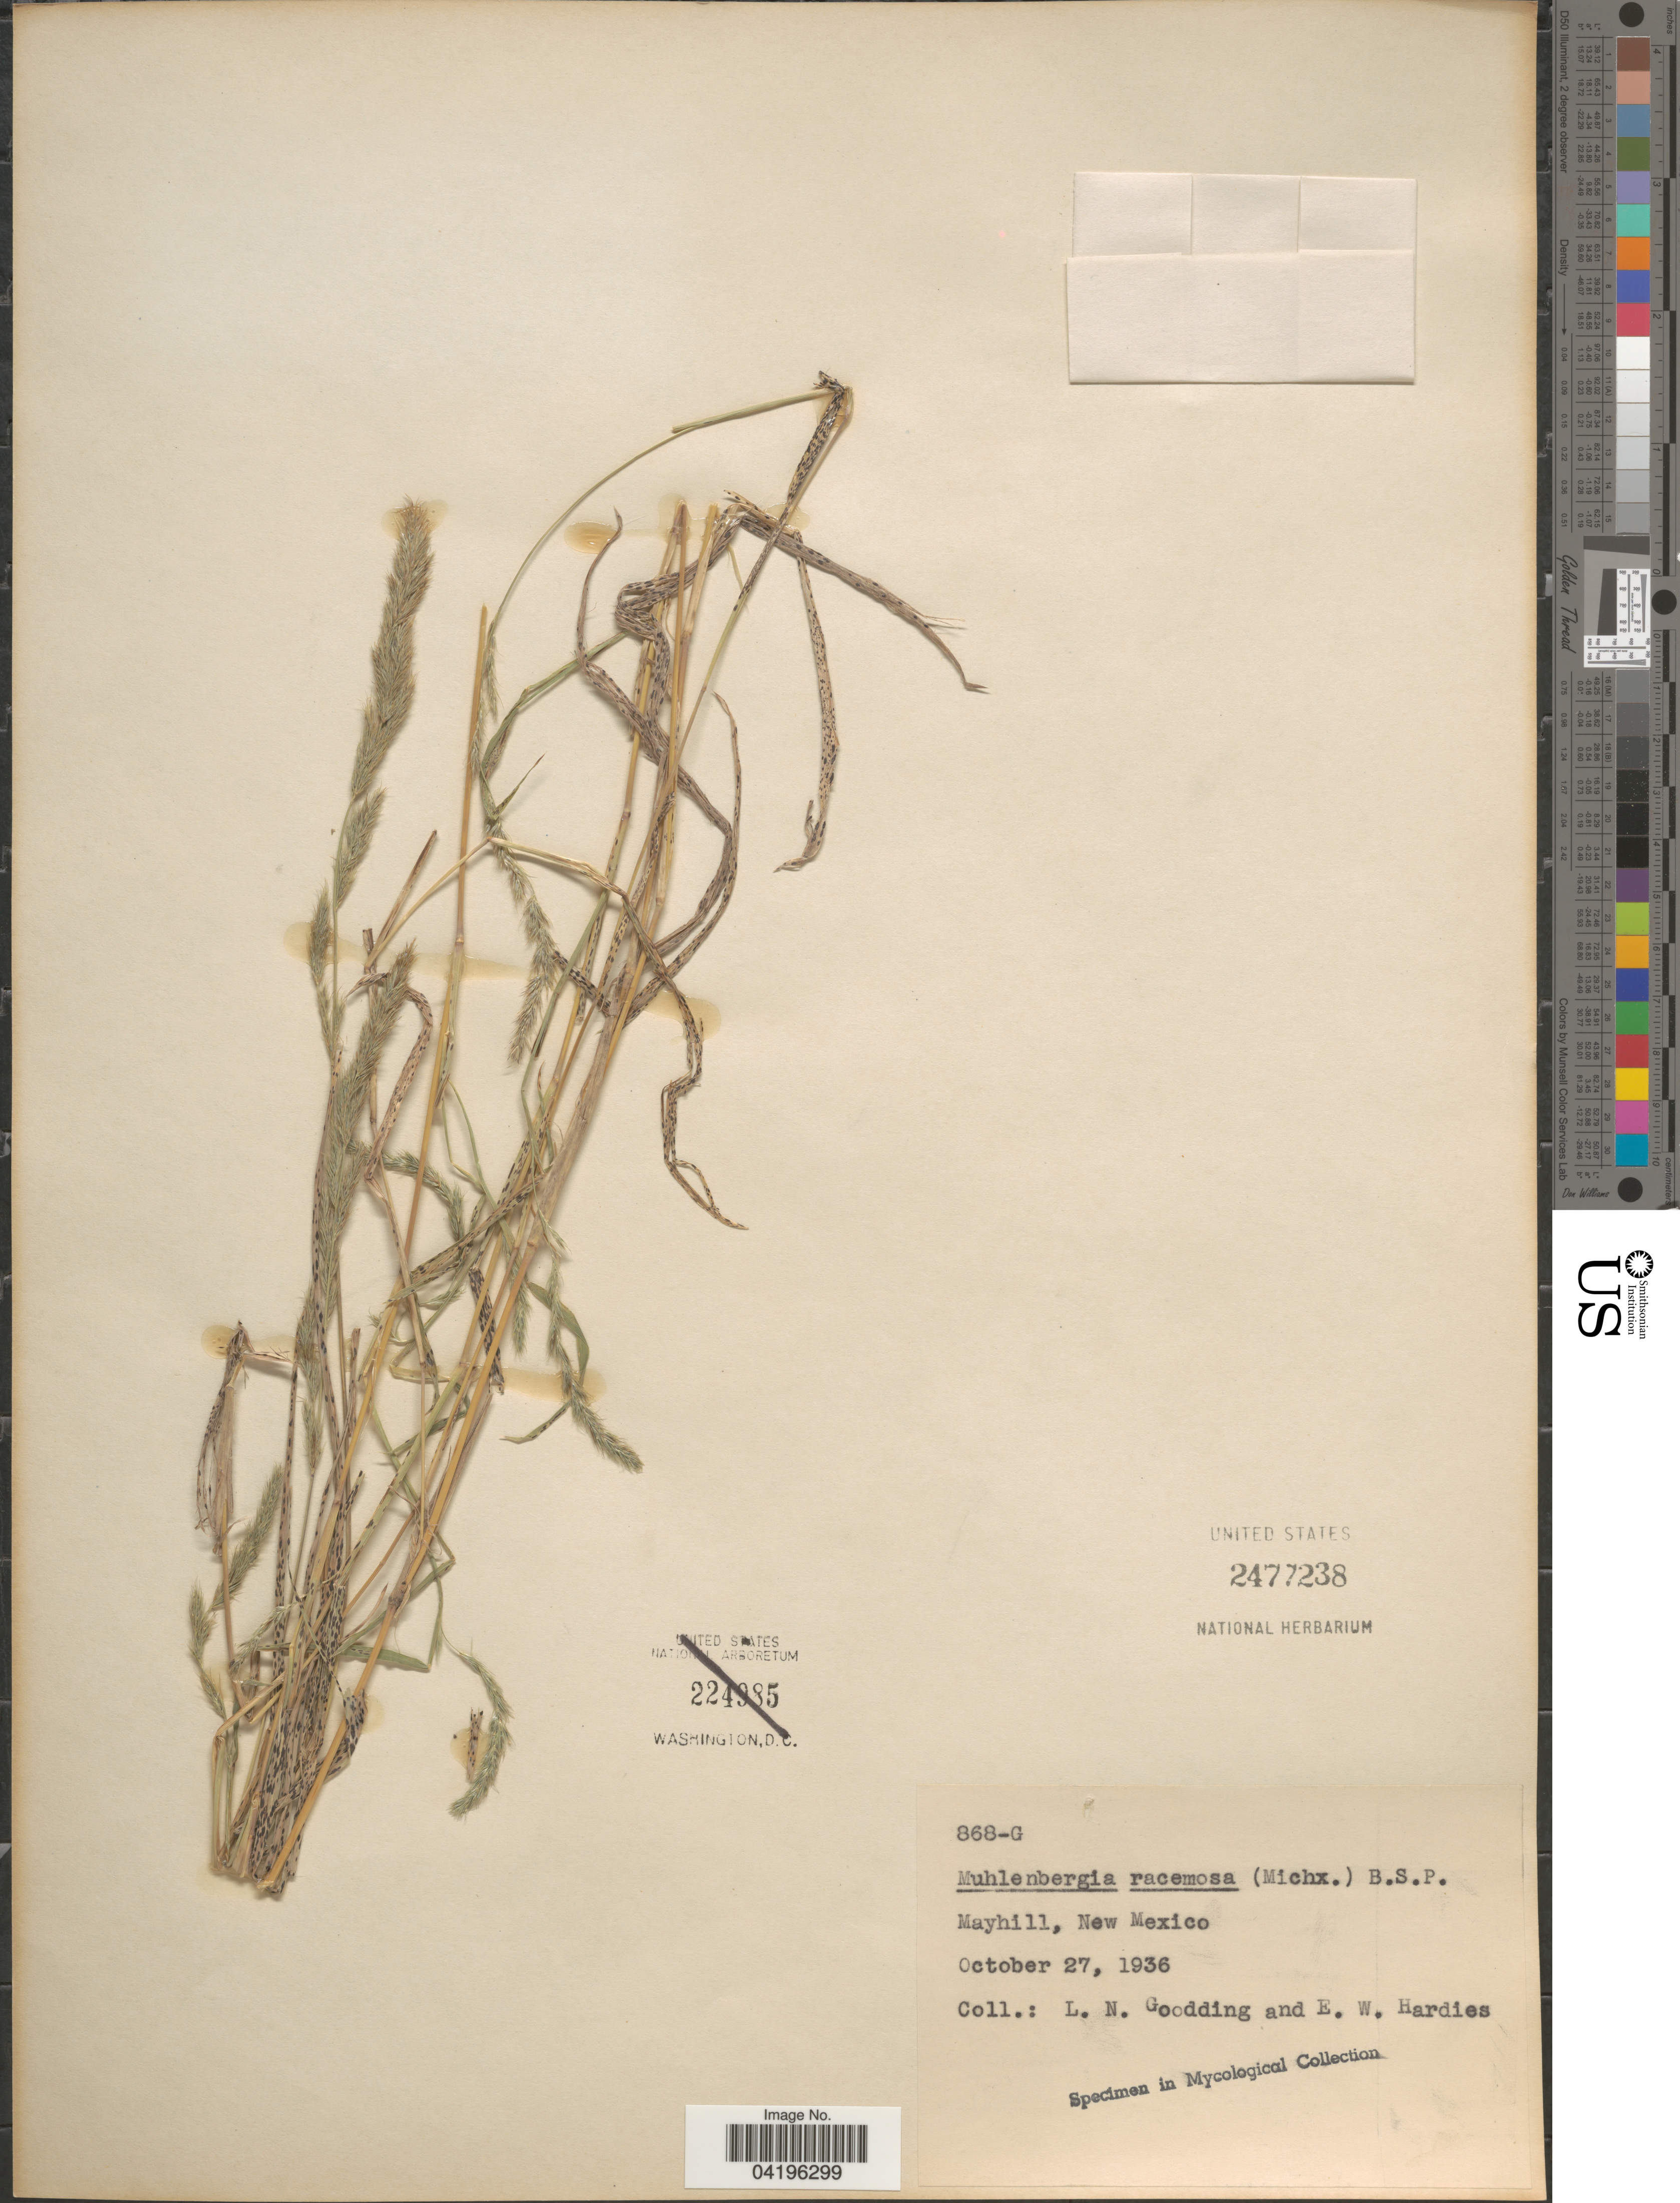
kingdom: Plantae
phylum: Tracheophyta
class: Liliopsida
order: Poales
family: Poaceae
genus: Muhlenbergia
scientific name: Muhlenbergia racemosa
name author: (Michx.) Britton et al.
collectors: L. N. Goodding & E. Hardies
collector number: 868-G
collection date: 1936-10-27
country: United States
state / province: New Mexico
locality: Mayhill.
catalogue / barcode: US 2477238